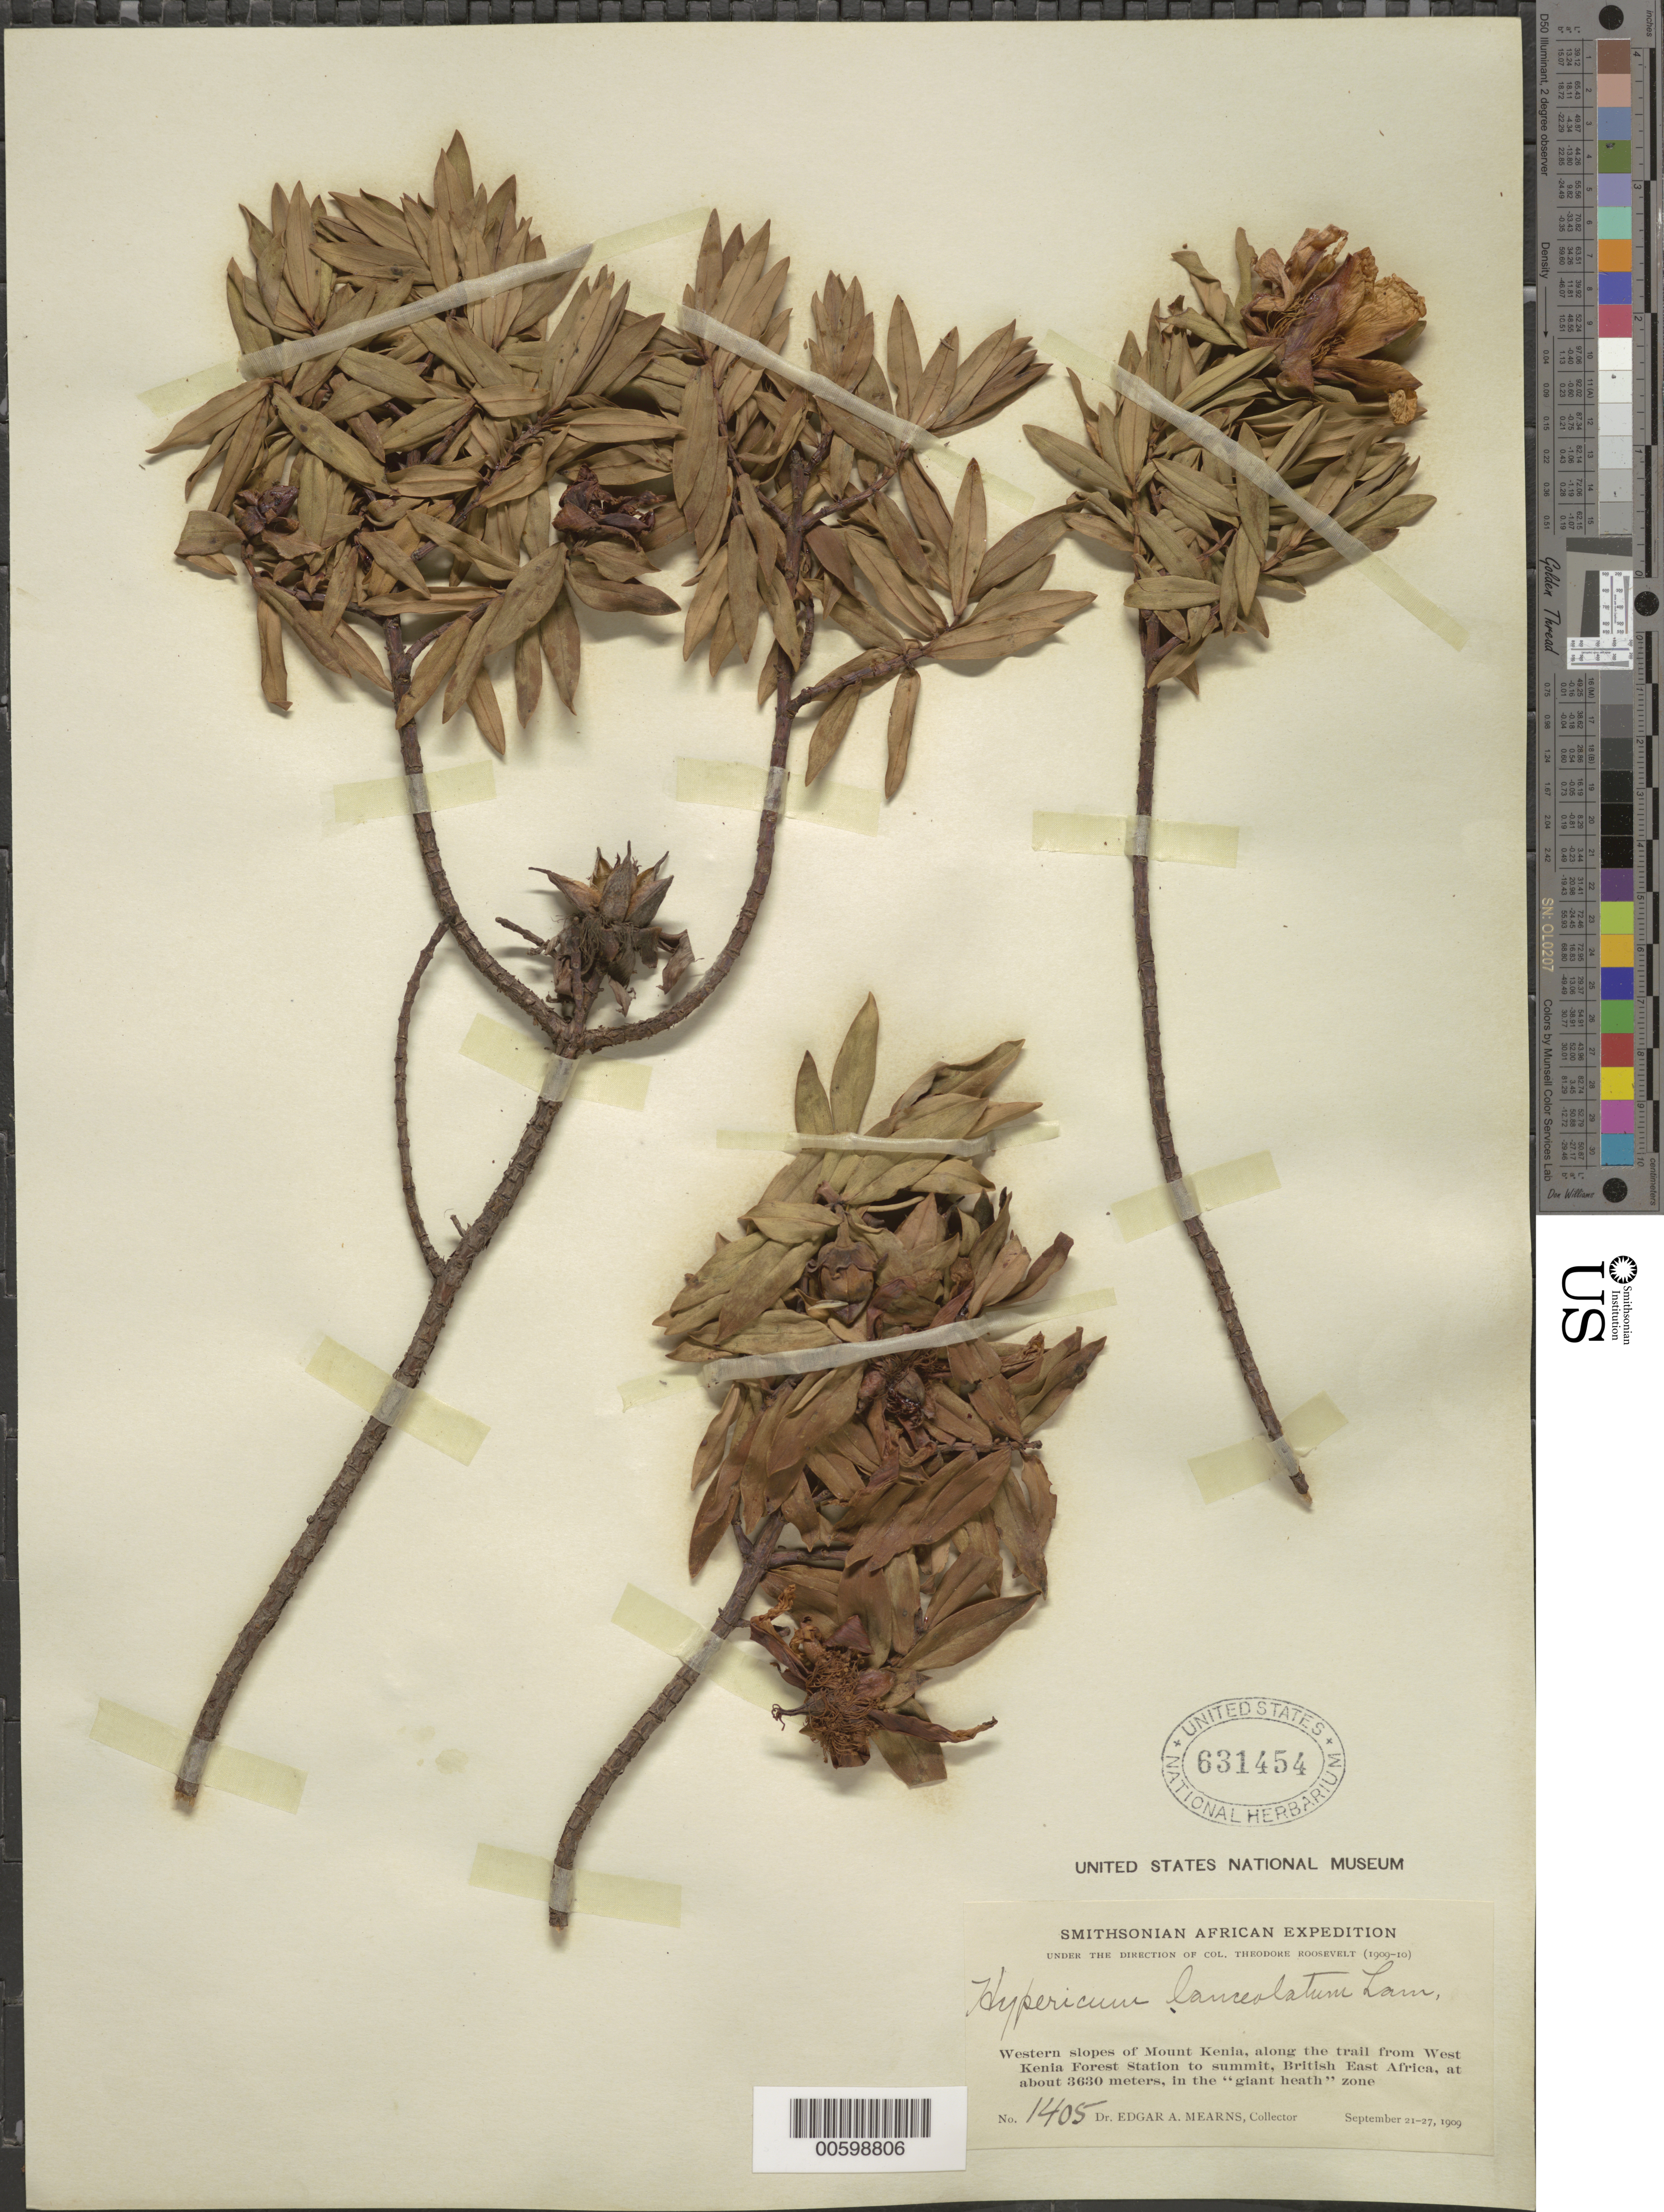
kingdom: Plantae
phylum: Tracheophyta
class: Magnoliopsida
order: Malpighiales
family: Hypericaceae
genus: Hypericum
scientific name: Hypericum keniense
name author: Schweinf.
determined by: Strong, Mark T., (BOT), Smithsonian Institution - National Museum of Natural History (UNITED STATES)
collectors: E. A. Mearns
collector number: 1405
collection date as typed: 21 Sep 1909 to 27 Sep 1909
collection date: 1909-09-21/1909-09-27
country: Kenya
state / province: Nyeri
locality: Western slopes of Mount Kenya, along the trail from West Kenya Forest Station to summit, in the " giant health zone"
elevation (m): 3630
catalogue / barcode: US 631454